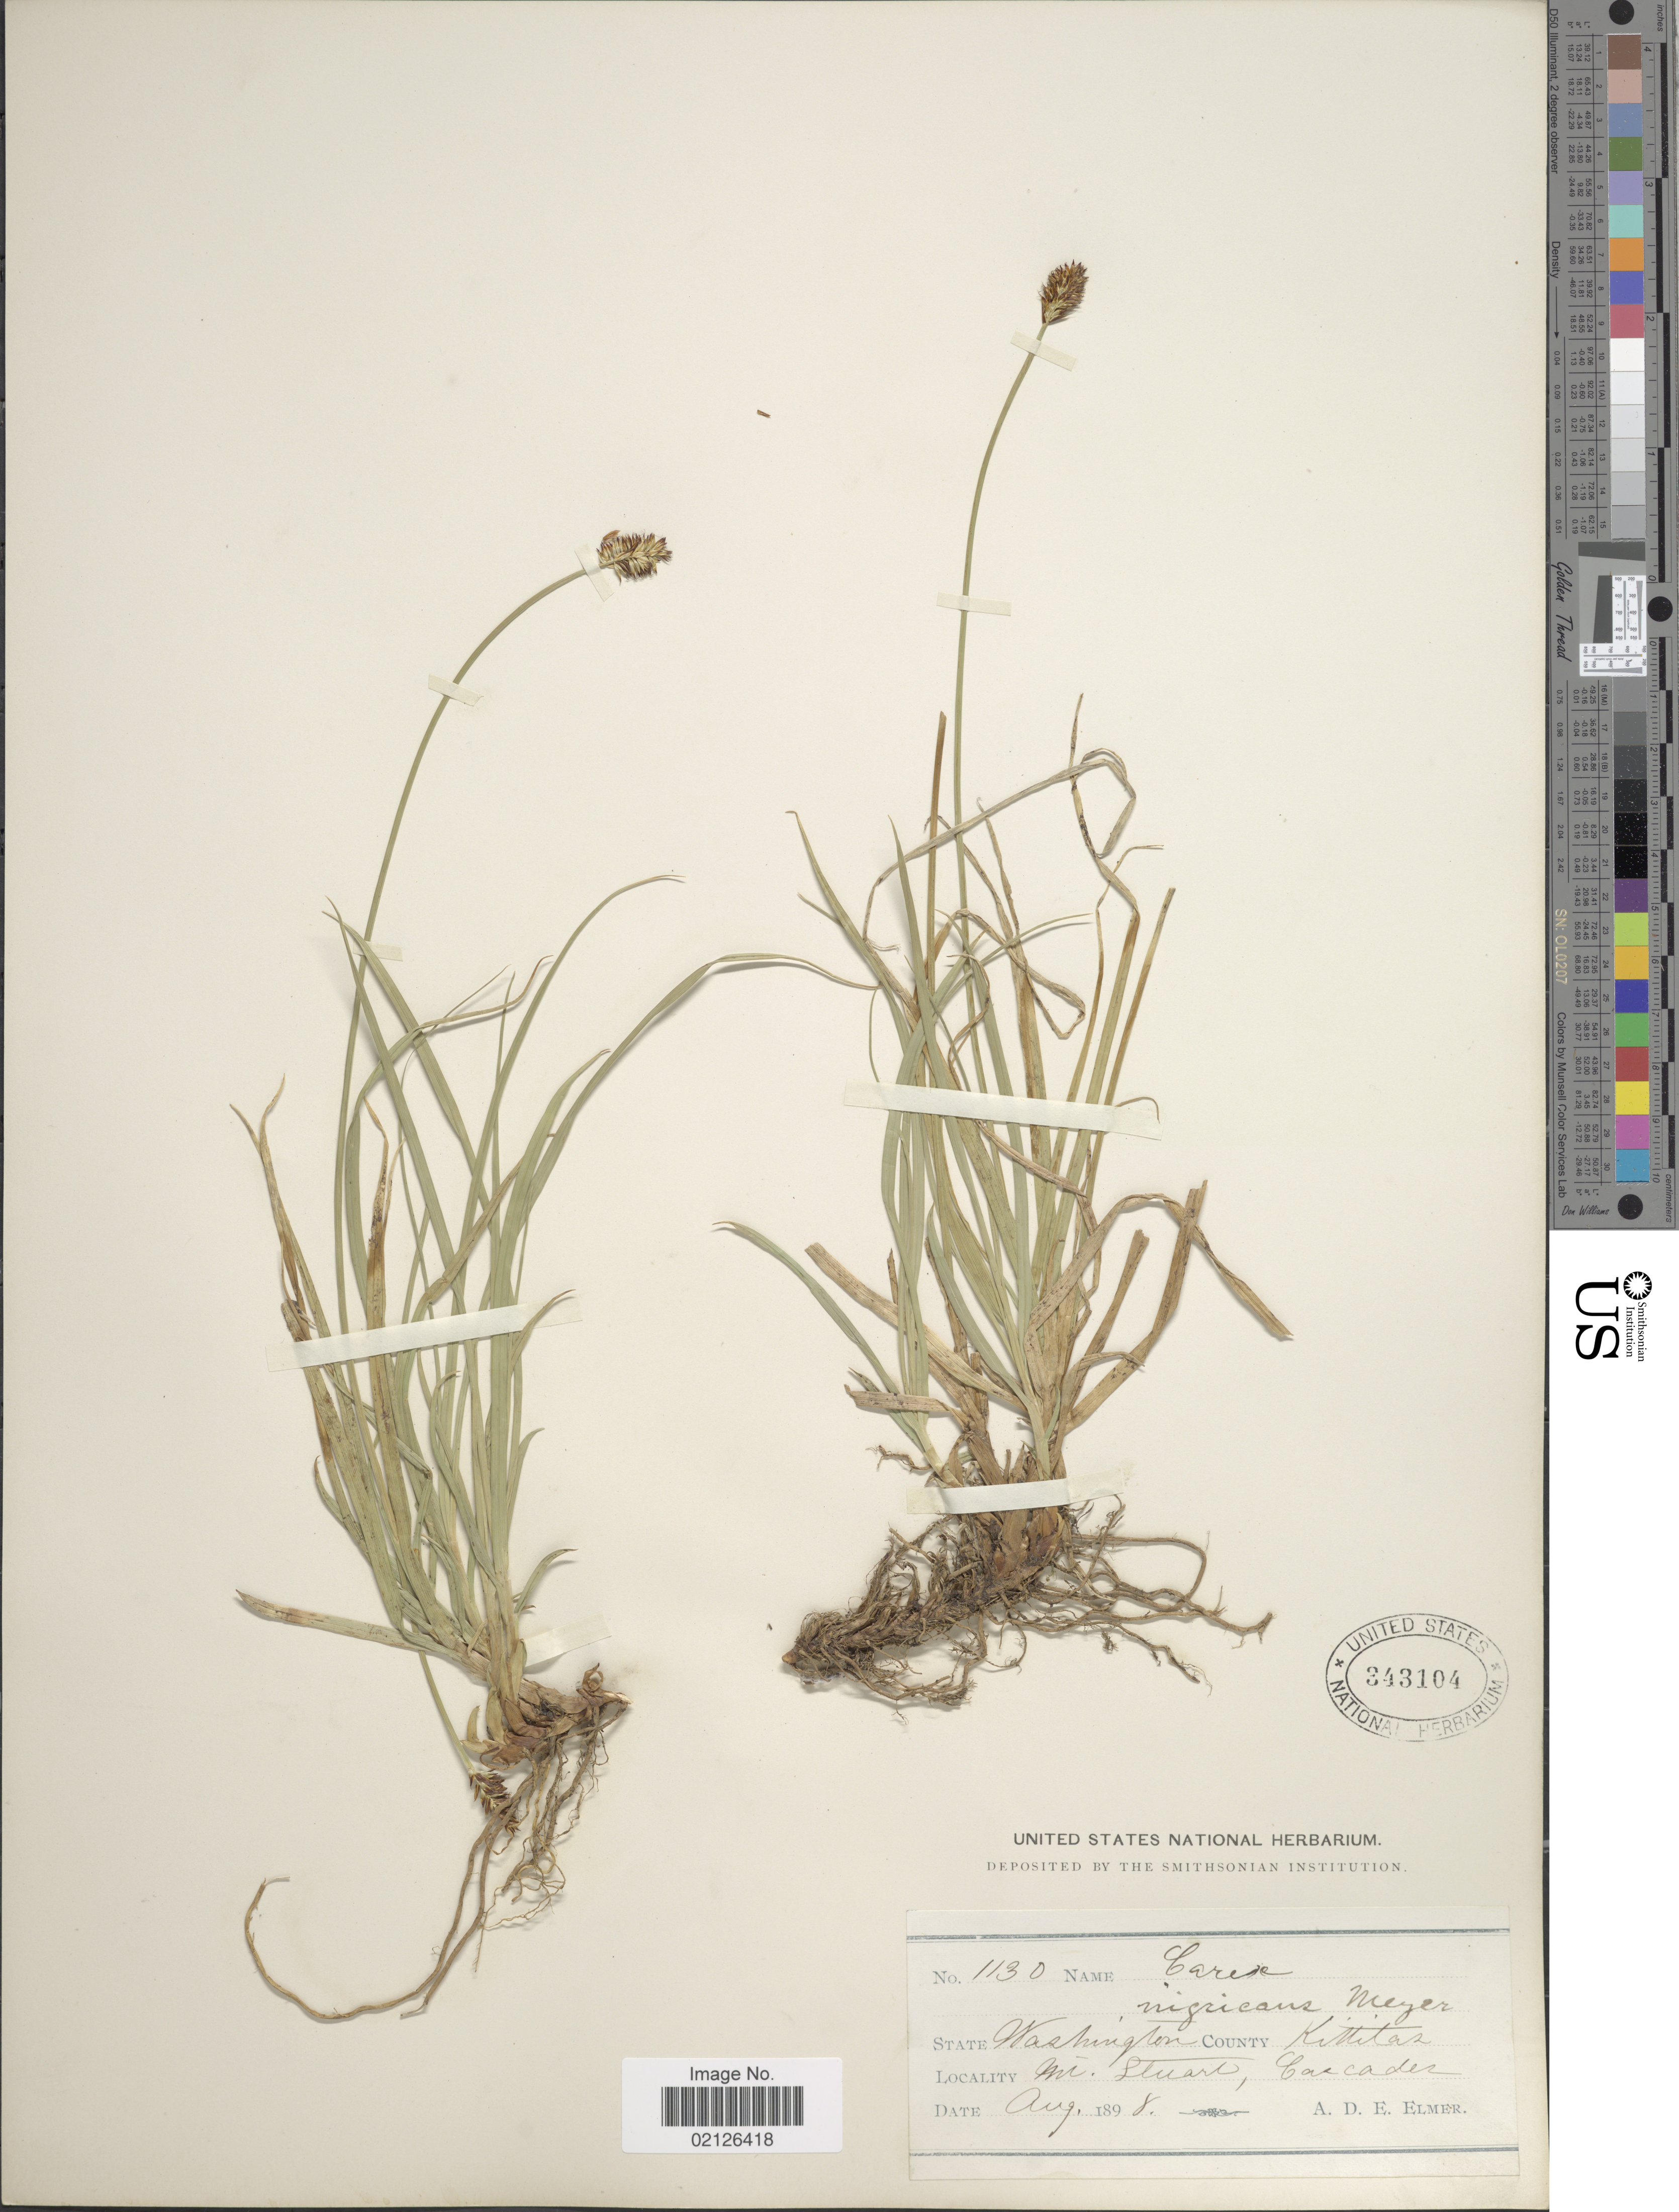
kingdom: Plantae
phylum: Tracheophyta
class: Liliopsida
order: Poales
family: Cyperaceae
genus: Carex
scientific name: Carex nigricans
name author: C.A. Mey.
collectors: A. D. E. Elmer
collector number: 1130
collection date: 1898-08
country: United States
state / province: Washington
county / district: Kittitas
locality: County Kittitas, Mt Stuart, Cascades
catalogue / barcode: US 343104